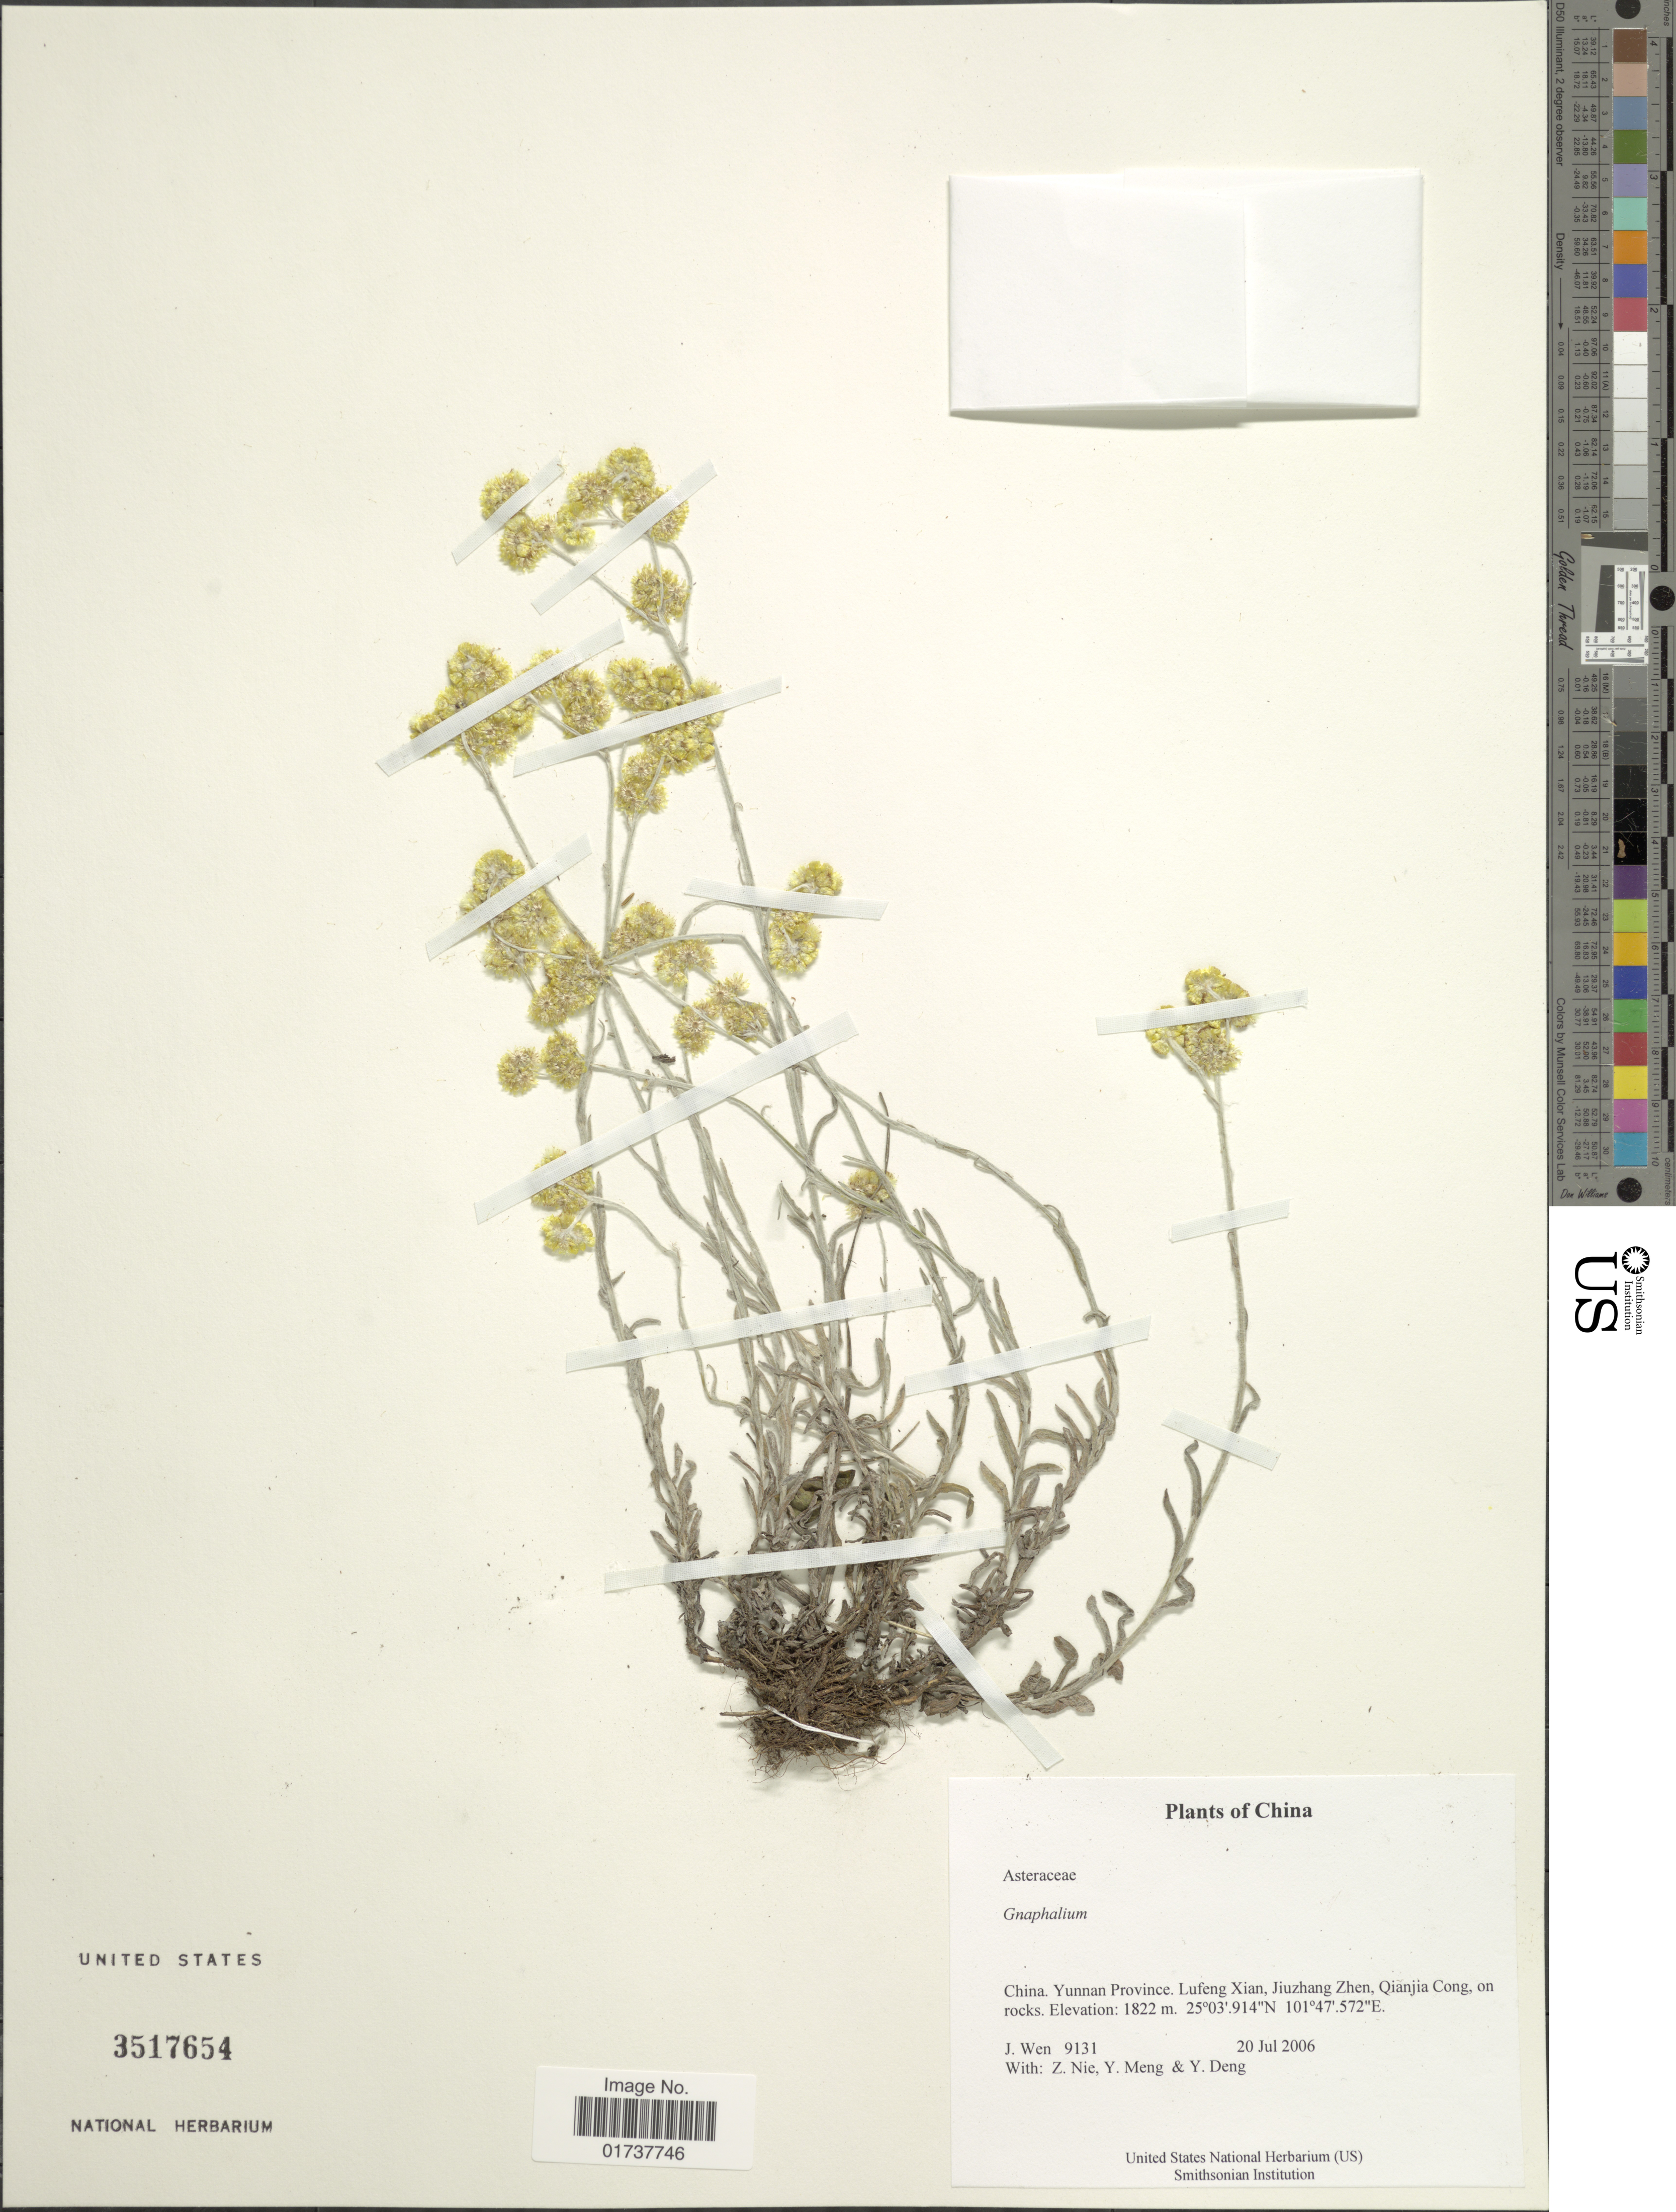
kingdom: Plantae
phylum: Tracheophyta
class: Magnoliopsida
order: Asterales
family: Asteraceae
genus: Gnaphalium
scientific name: Gnaphalium sp.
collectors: J. Wen, Z. Nie, Y. Meng & Y. Deng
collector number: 9131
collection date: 2006-07-20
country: China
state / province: Yunnan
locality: Lufeng Xian Jiuzhang Zhen, Qianjia Cong,on rocks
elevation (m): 1822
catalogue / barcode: US 3517654